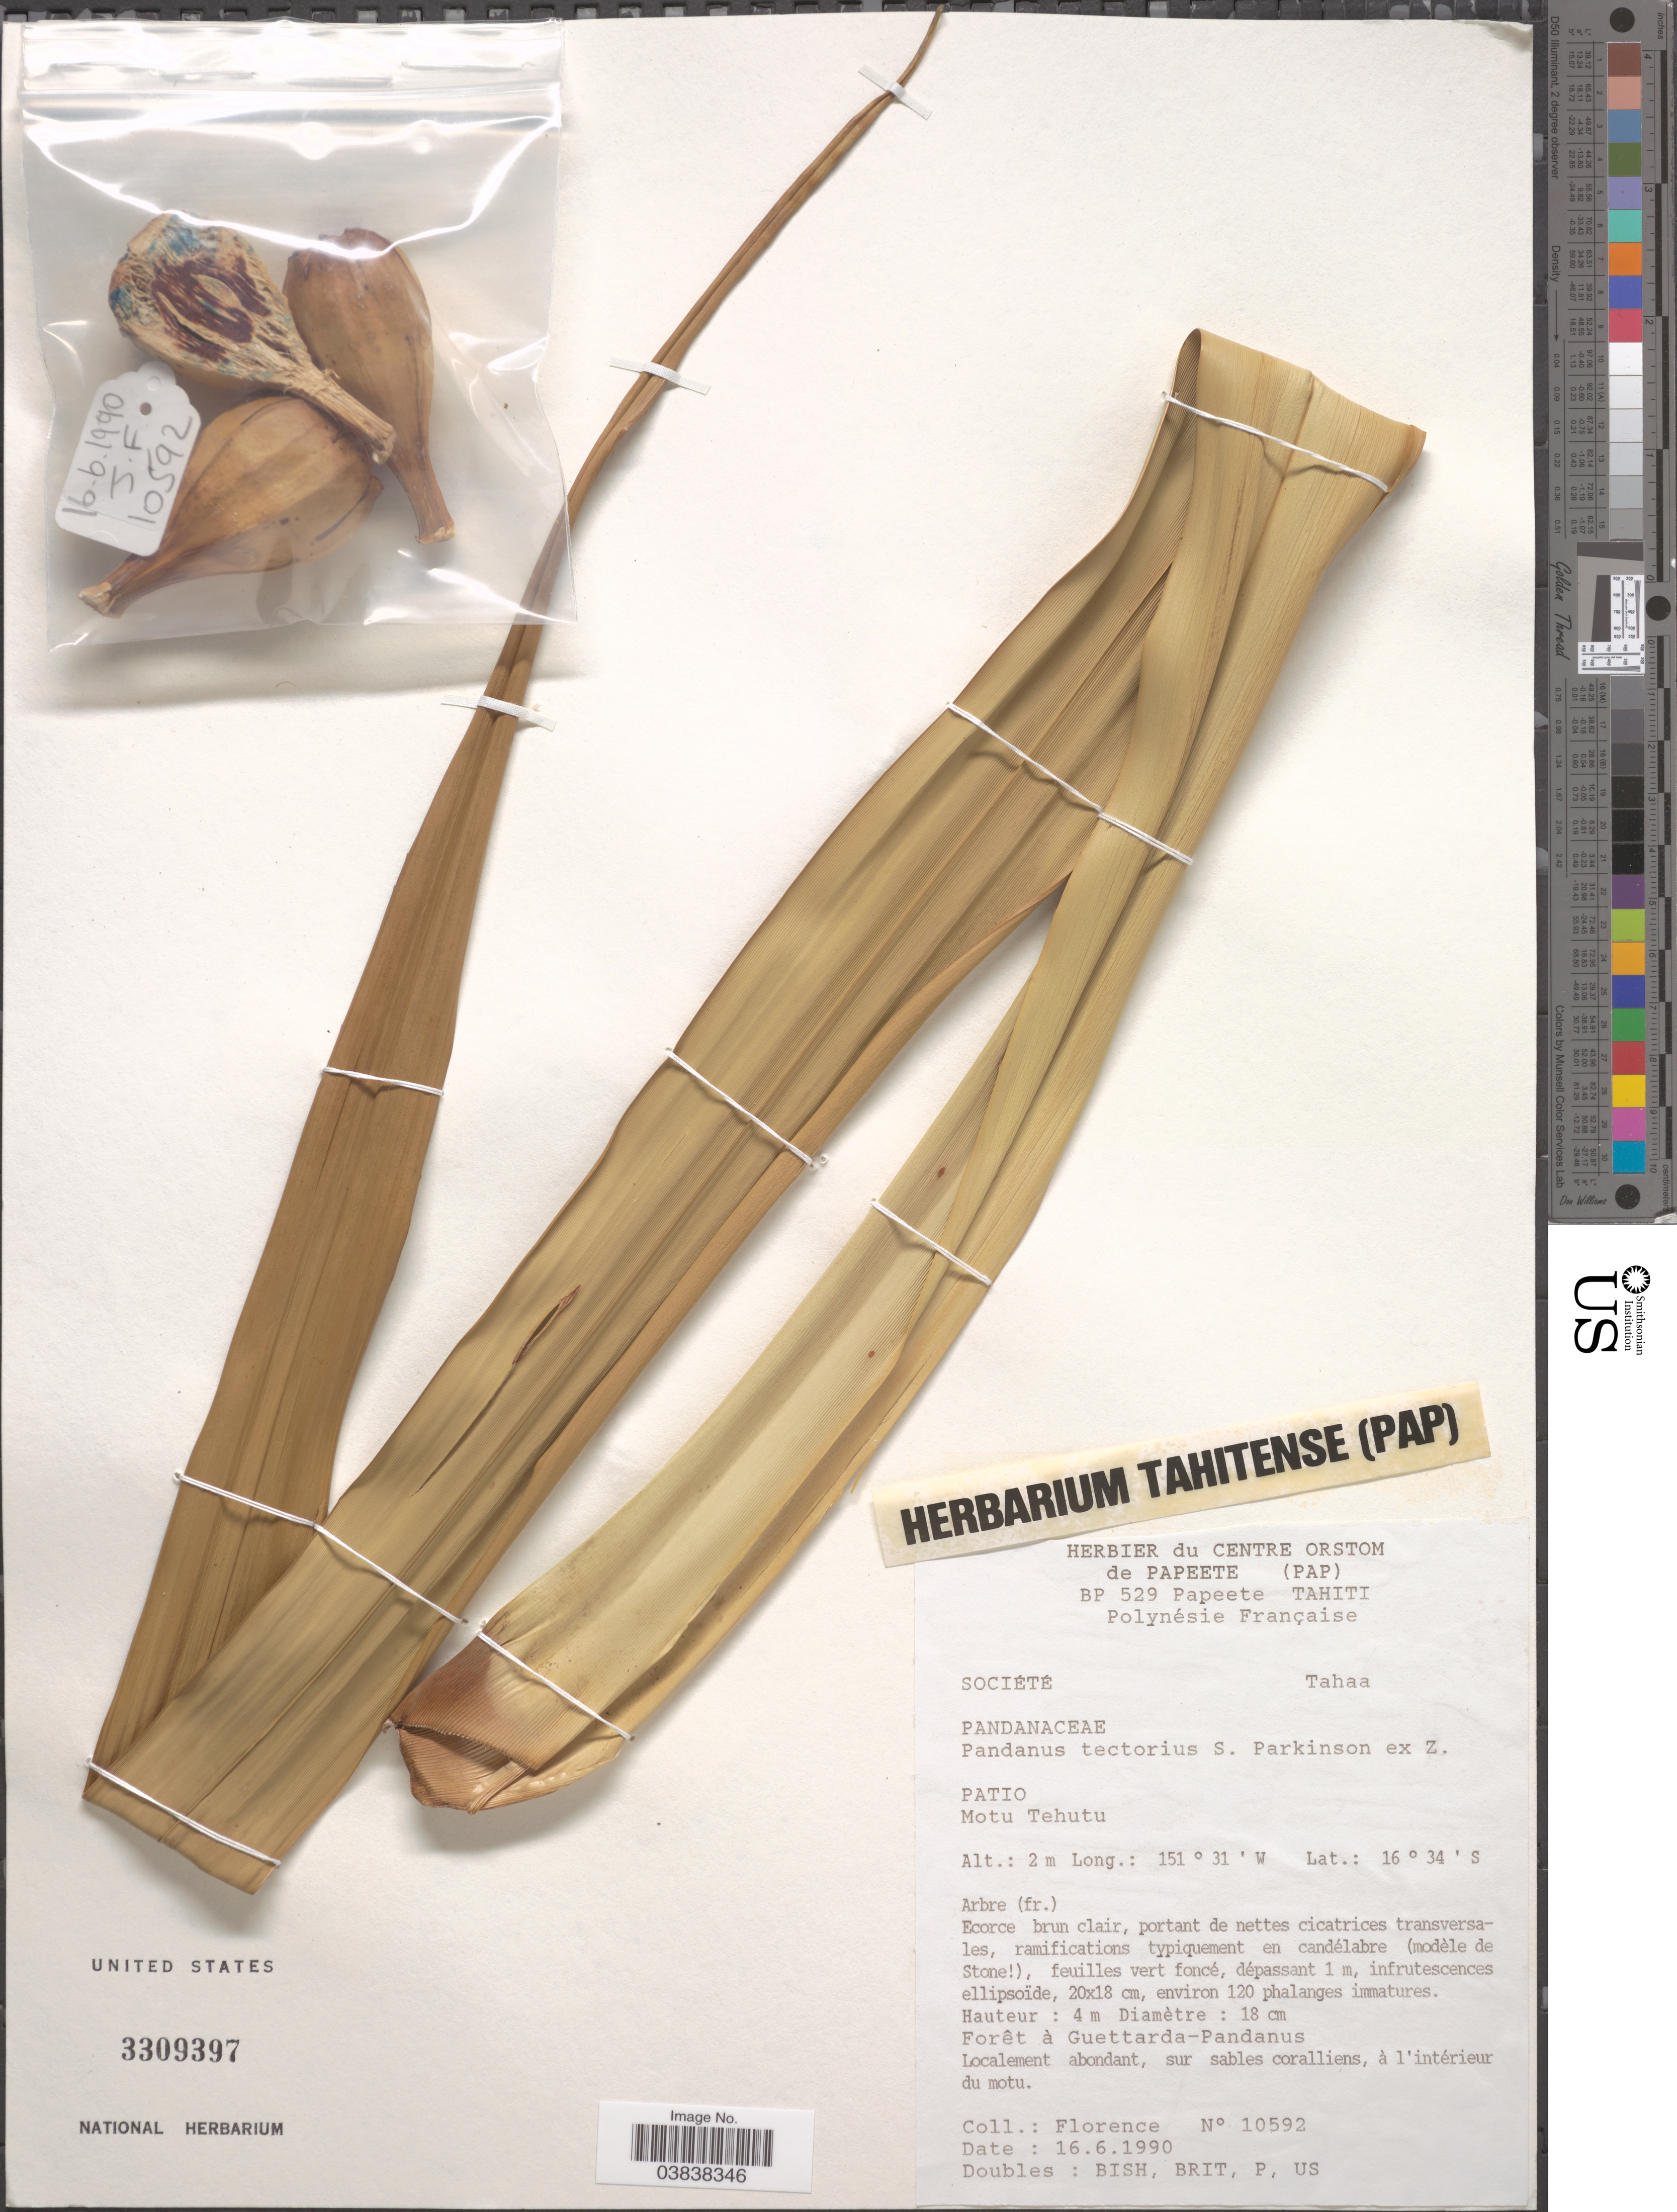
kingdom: Plantae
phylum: Tracheophyta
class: Liliopsida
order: Pandanales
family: Pandanaceae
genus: Pandanus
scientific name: Pandanus tectorius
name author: Parkinson ex DuRoi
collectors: -. Florence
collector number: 10592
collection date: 1990-06-16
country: French Polynesia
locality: Société. Tahaa. Patio. Motu Tehutu.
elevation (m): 2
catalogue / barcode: US 3309397